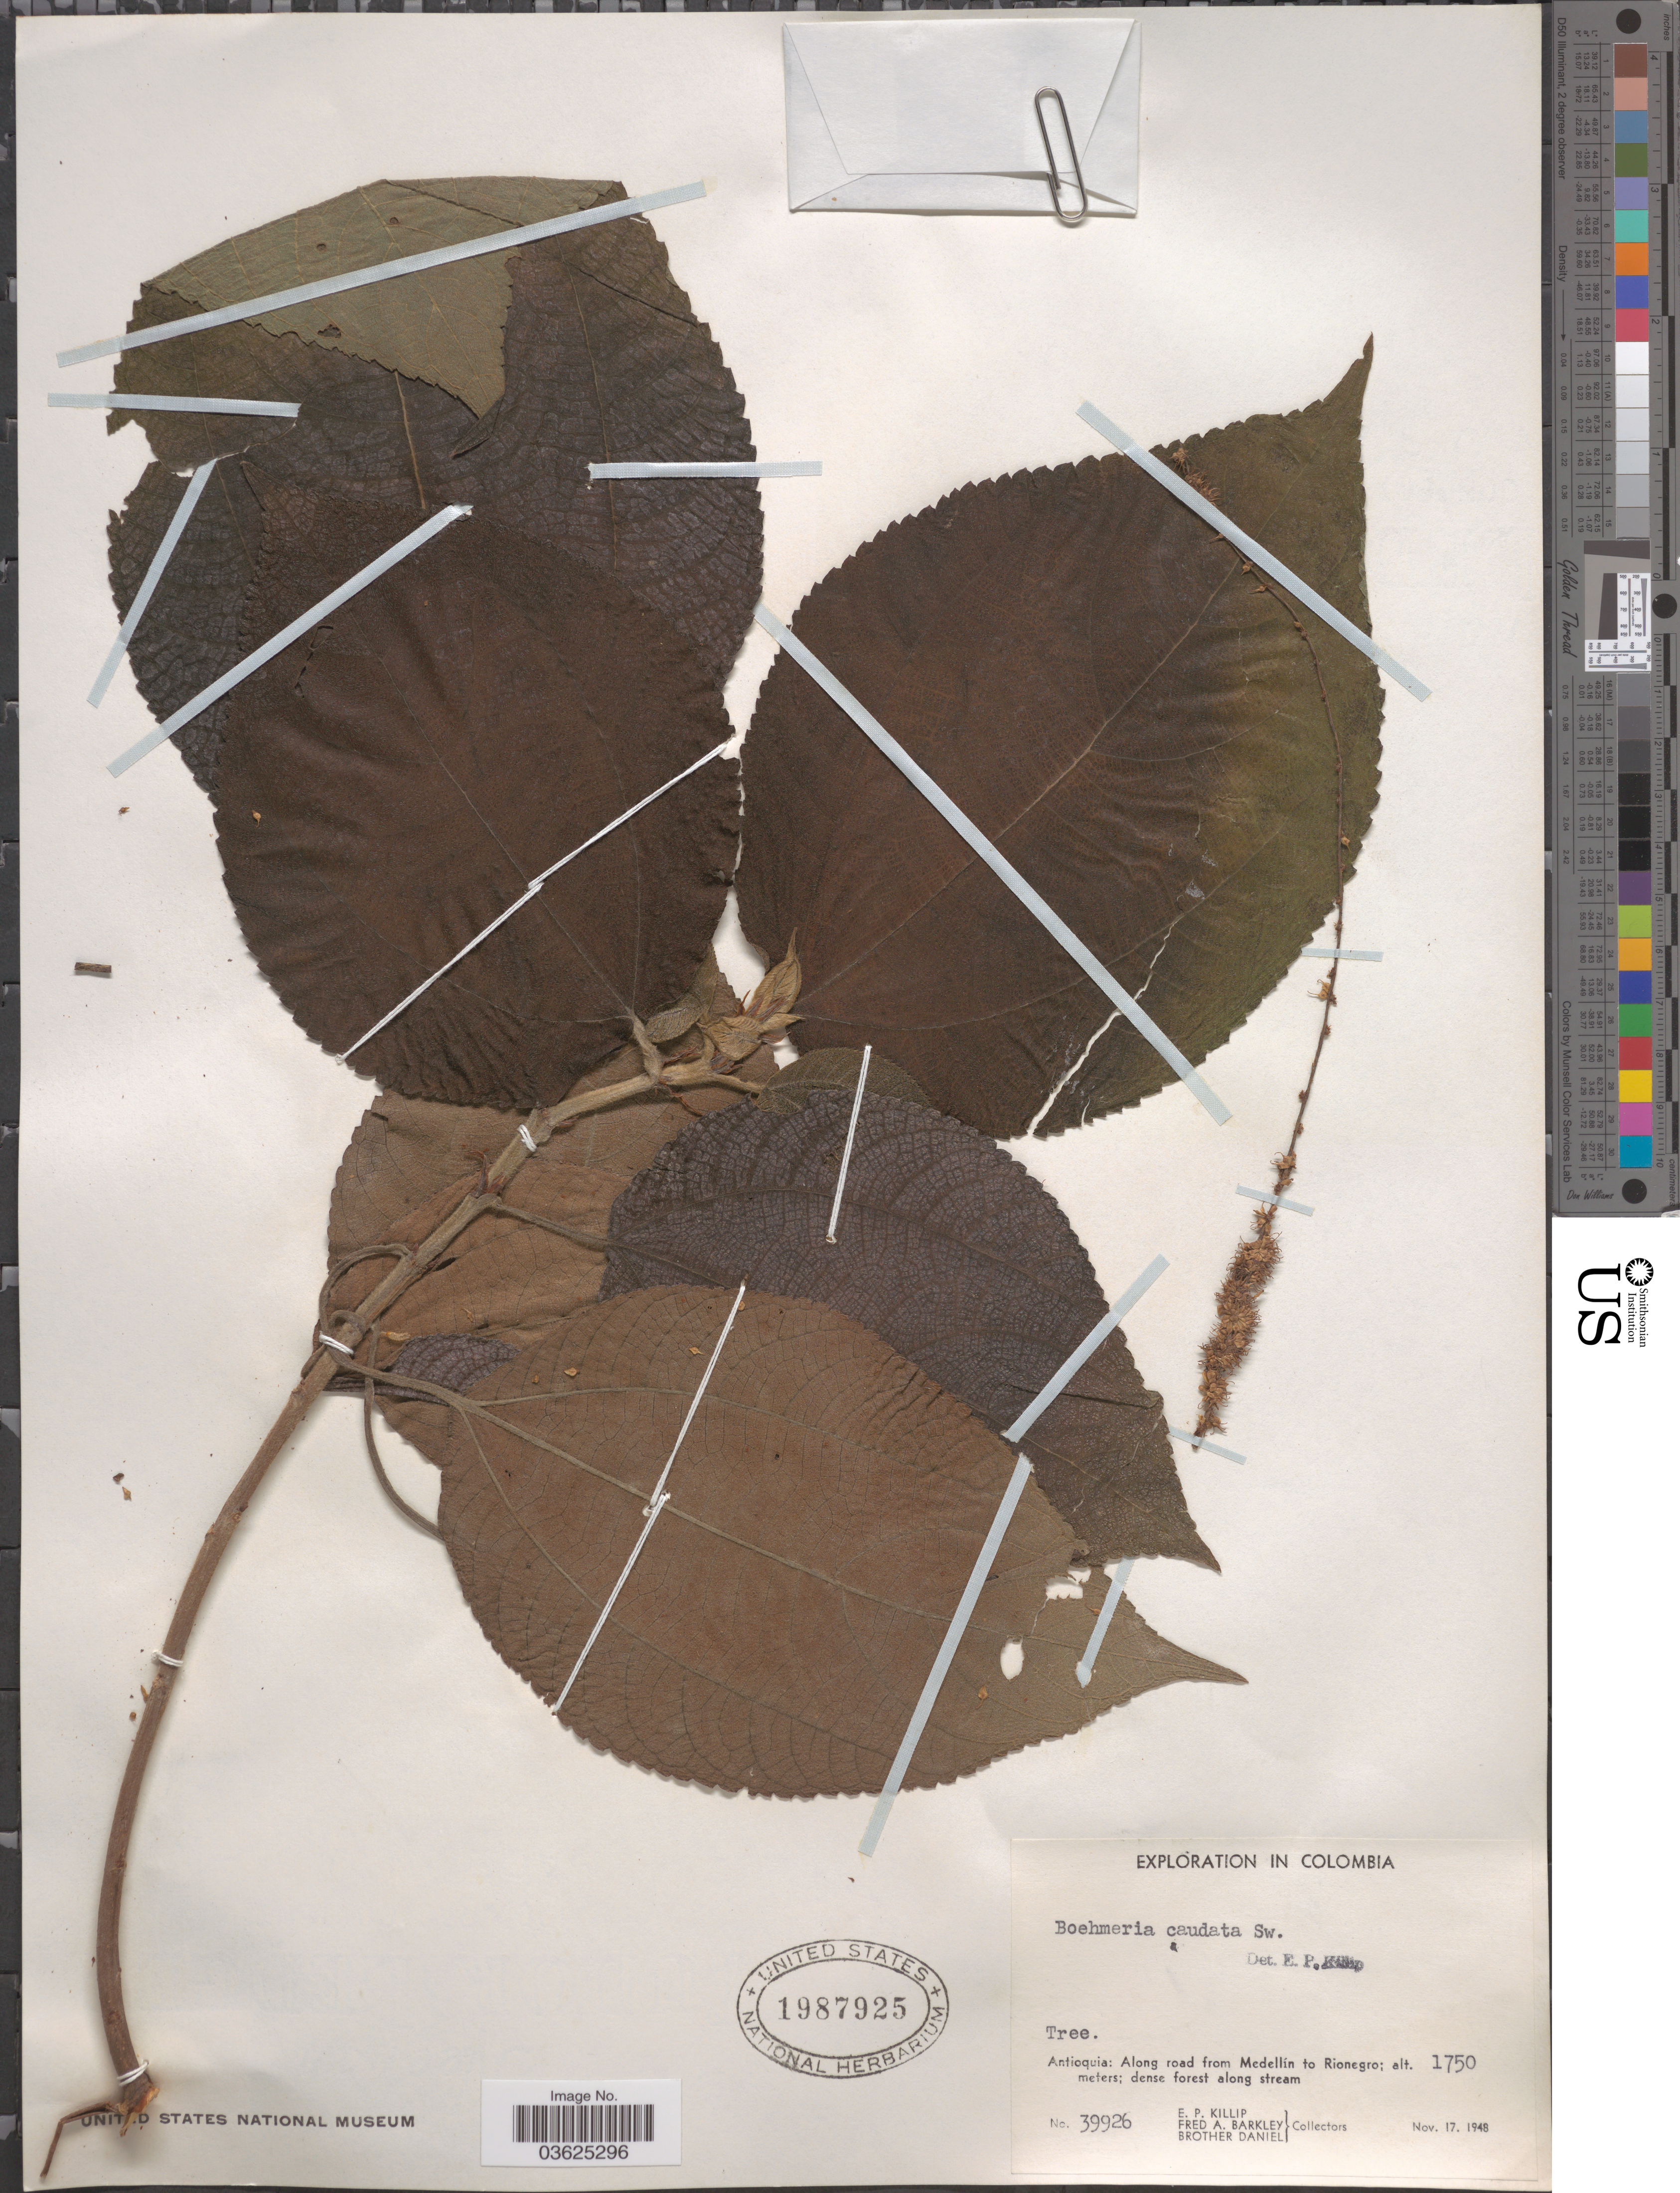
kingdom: Plantae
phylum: Tracheophyta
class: Magnoliopsida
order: Rosales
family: Urticaceae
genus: Boehmeria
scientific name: Boehmeria caudata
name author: Sw.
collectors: E. P. Killip, F. A. Barkley & Bro. Daniel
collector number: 39926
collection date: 1948-11-17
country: Colombia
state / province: Antioquia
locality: Along road from Medellín to Rionegro.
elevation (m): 1750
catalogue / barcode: US 1987925